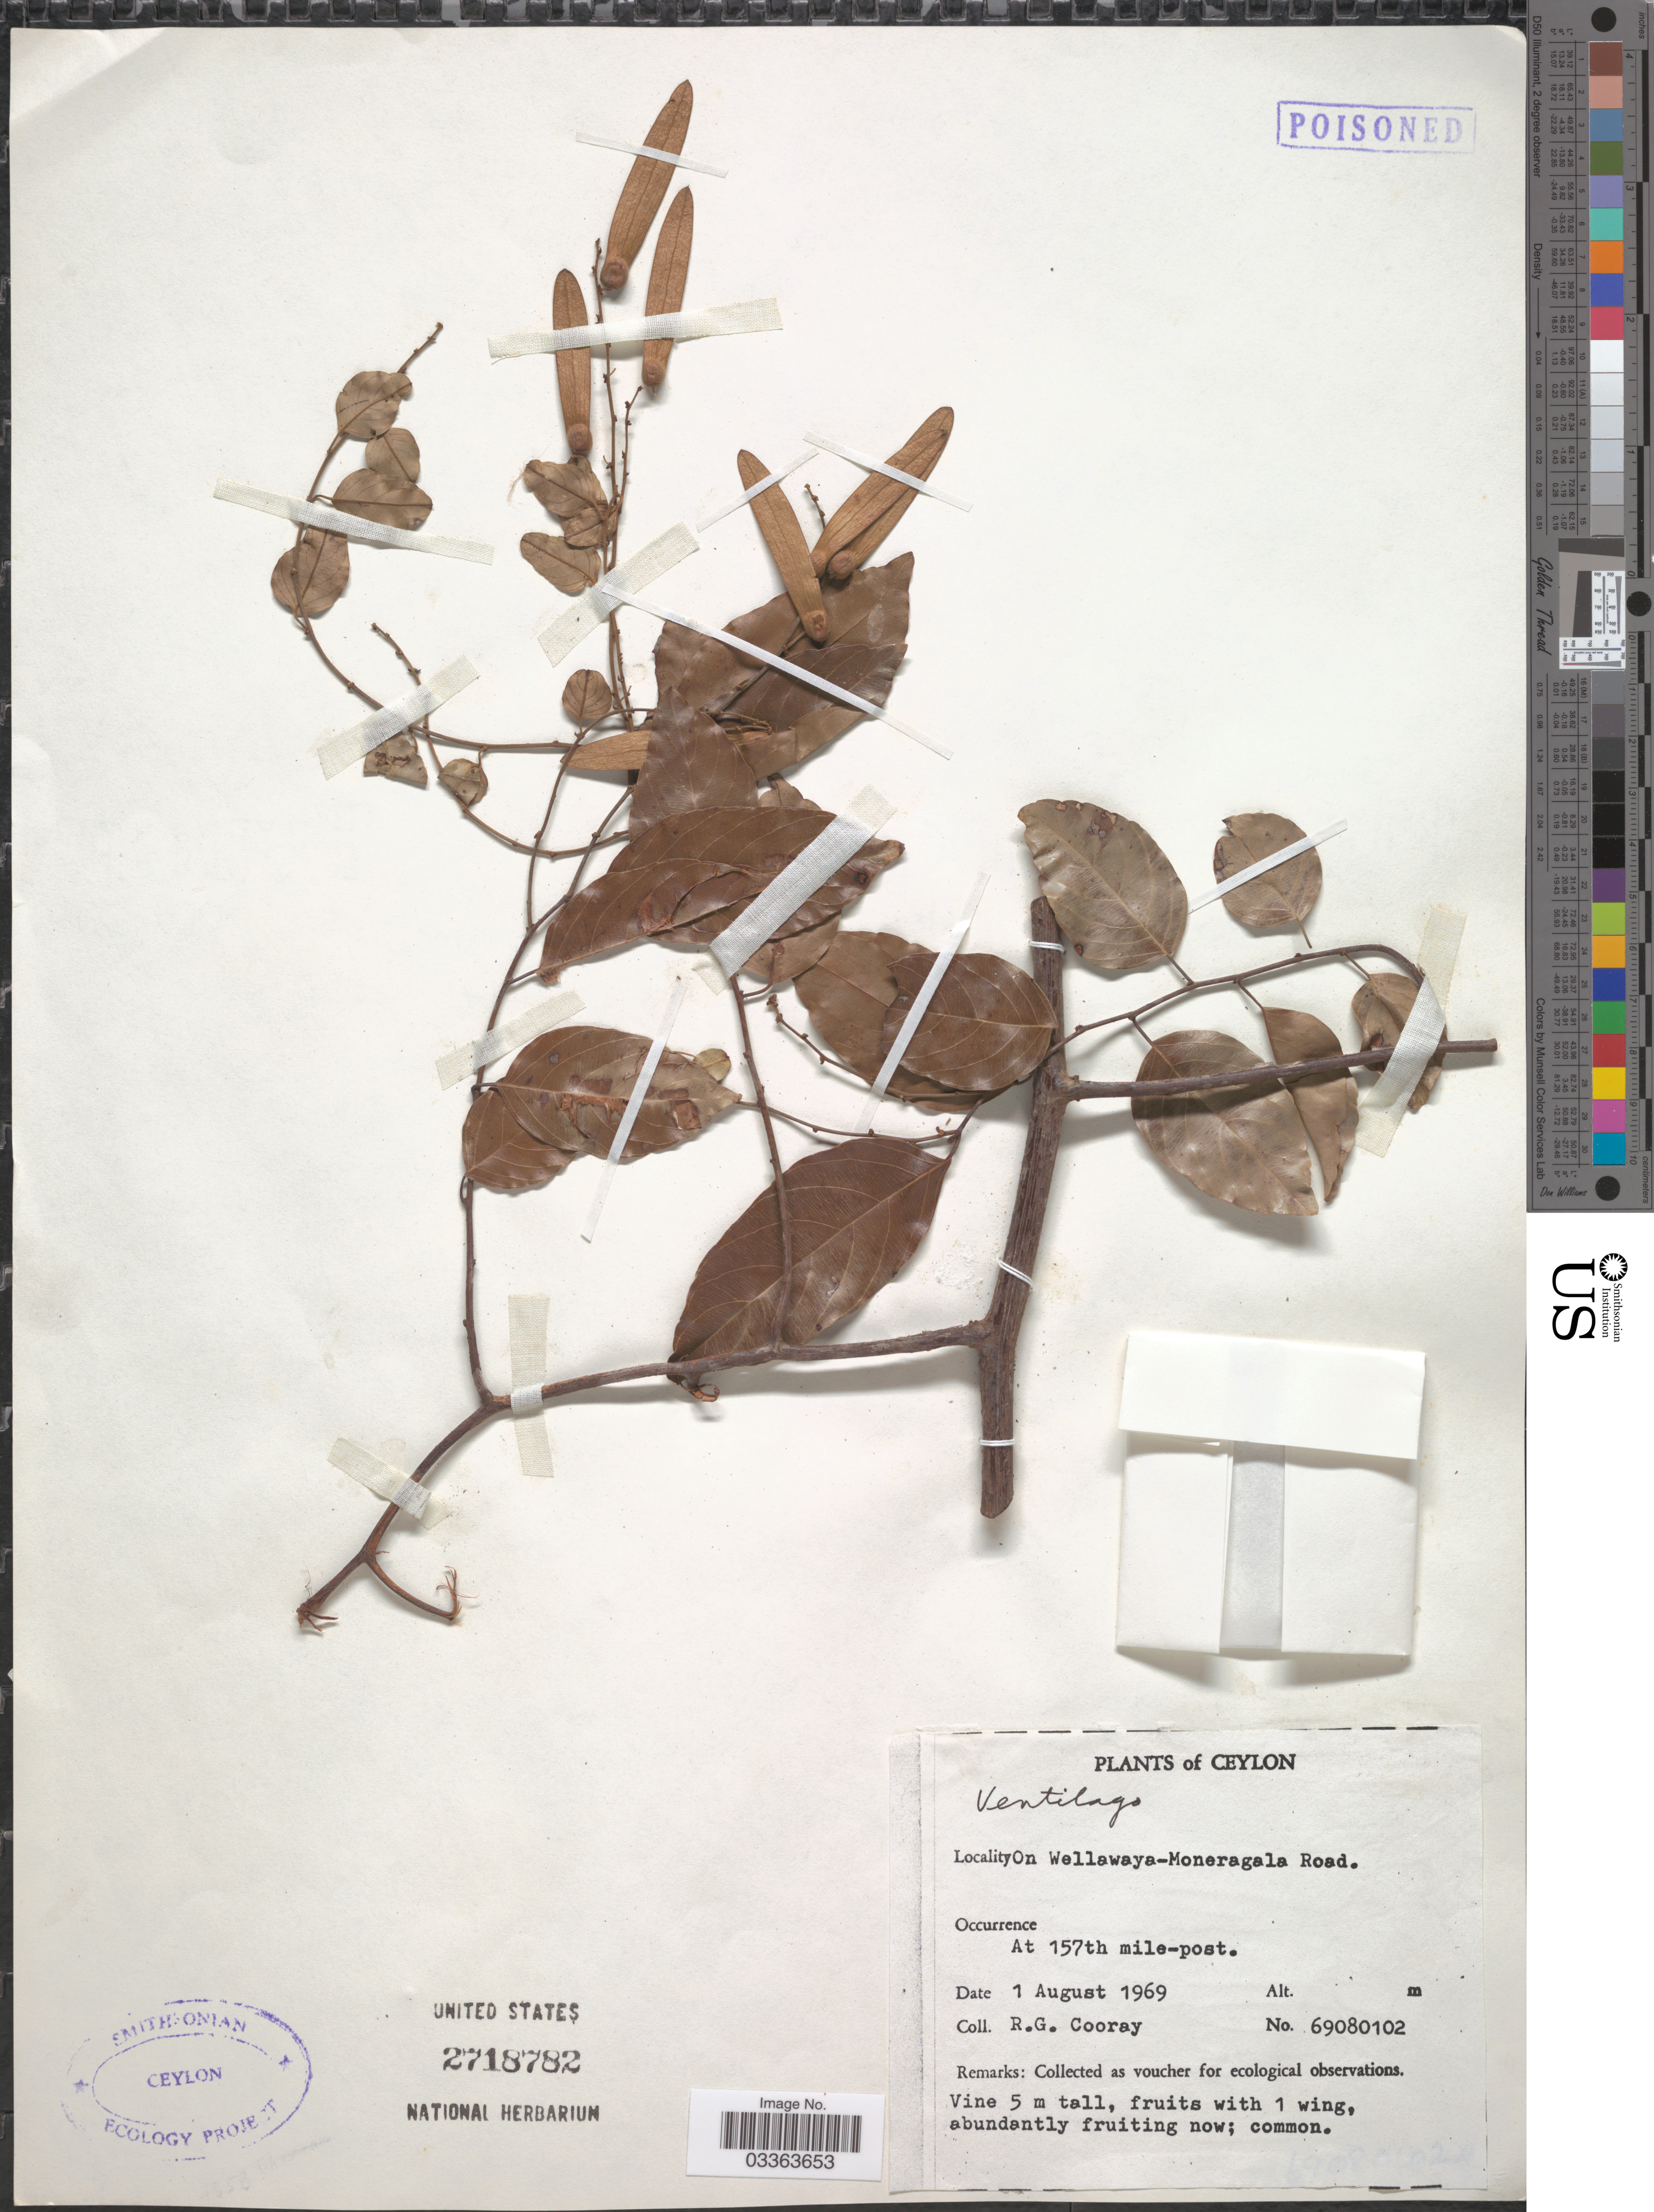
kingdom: Plantae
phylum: Tracheophyta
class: Magnoliopsida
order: Rosales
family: Rhamnaceae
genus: Ventilago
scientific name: Ventilago sp.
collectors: R. Cooray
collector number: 69080102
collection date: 1969-08-01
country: Sri Lanka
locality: Ceylon. On Wellawaya-Moneragala Road. At 157th mile-post.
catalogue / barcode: US 2718782